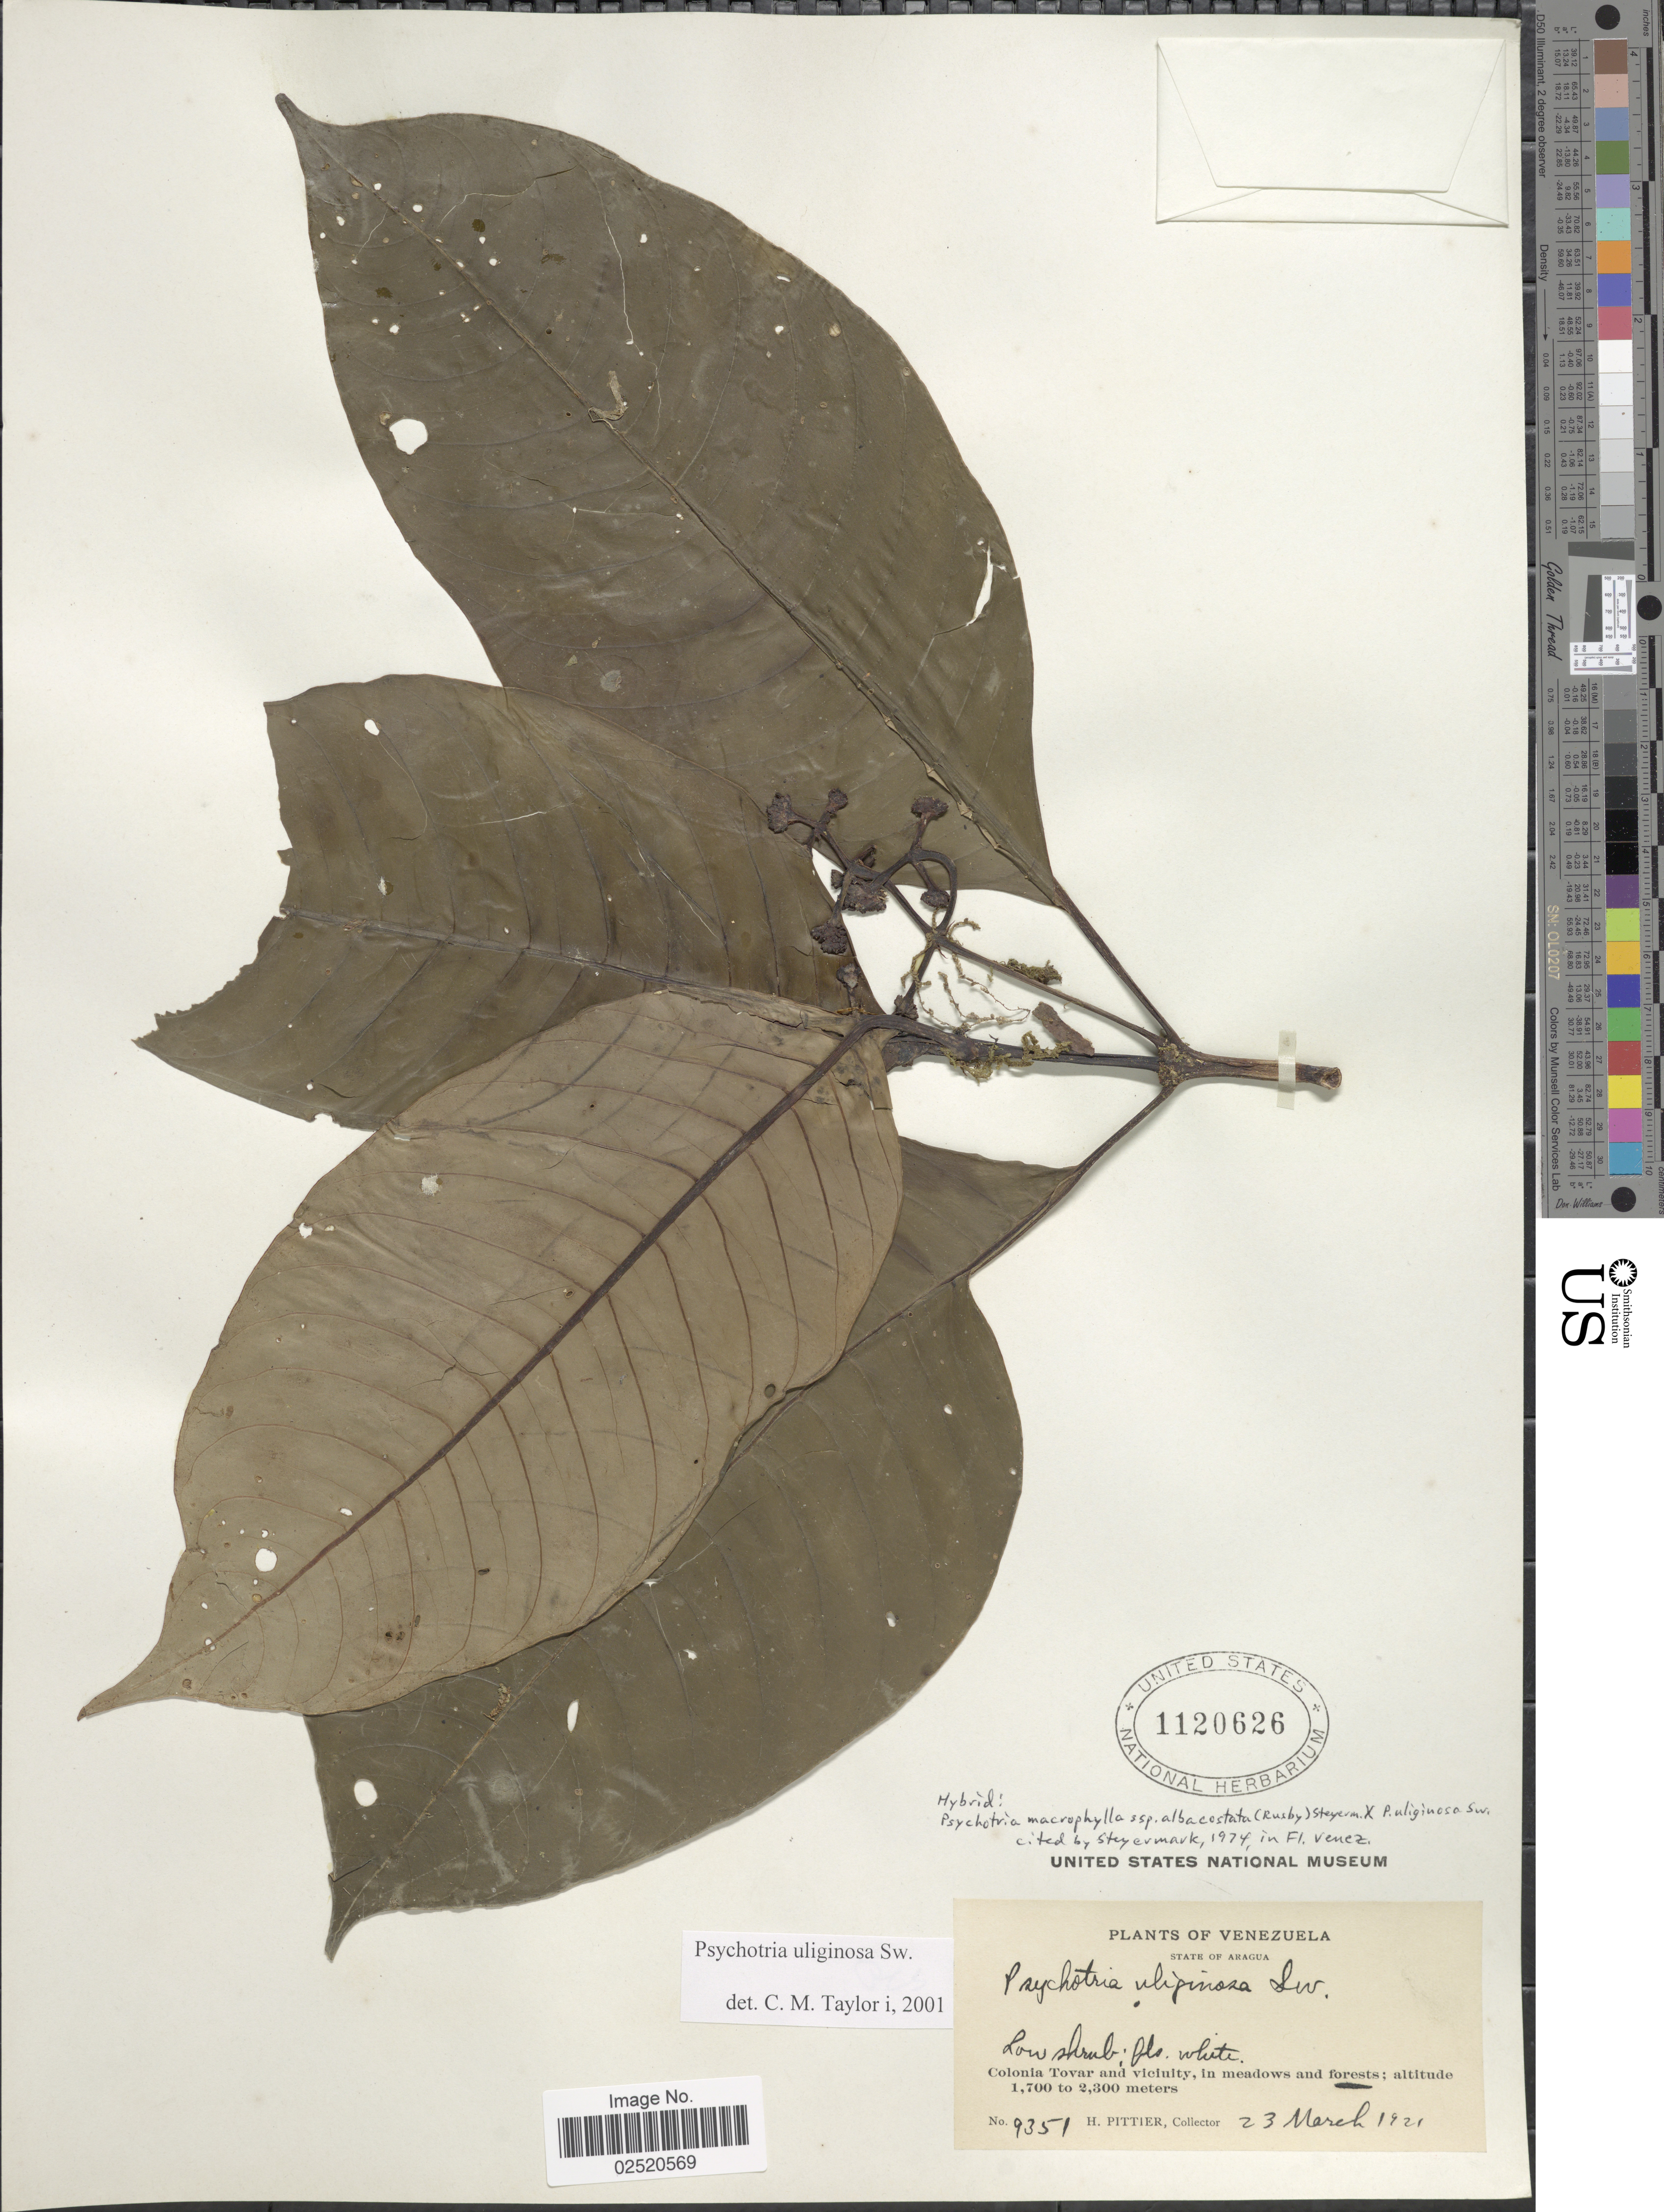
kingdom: Plantae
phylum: Tracheophyta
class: Magnoliopsida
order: Gentianales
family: Rubiaceae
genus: Psychotria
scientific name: Psychotria uliginosa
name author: Sw.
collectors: H. F. Pittier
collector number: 9351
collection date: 1921-03-23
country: Venezuela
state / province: Aragua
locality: Colonia Tovar and vicinity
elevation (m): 1700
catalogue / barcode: US 1120626